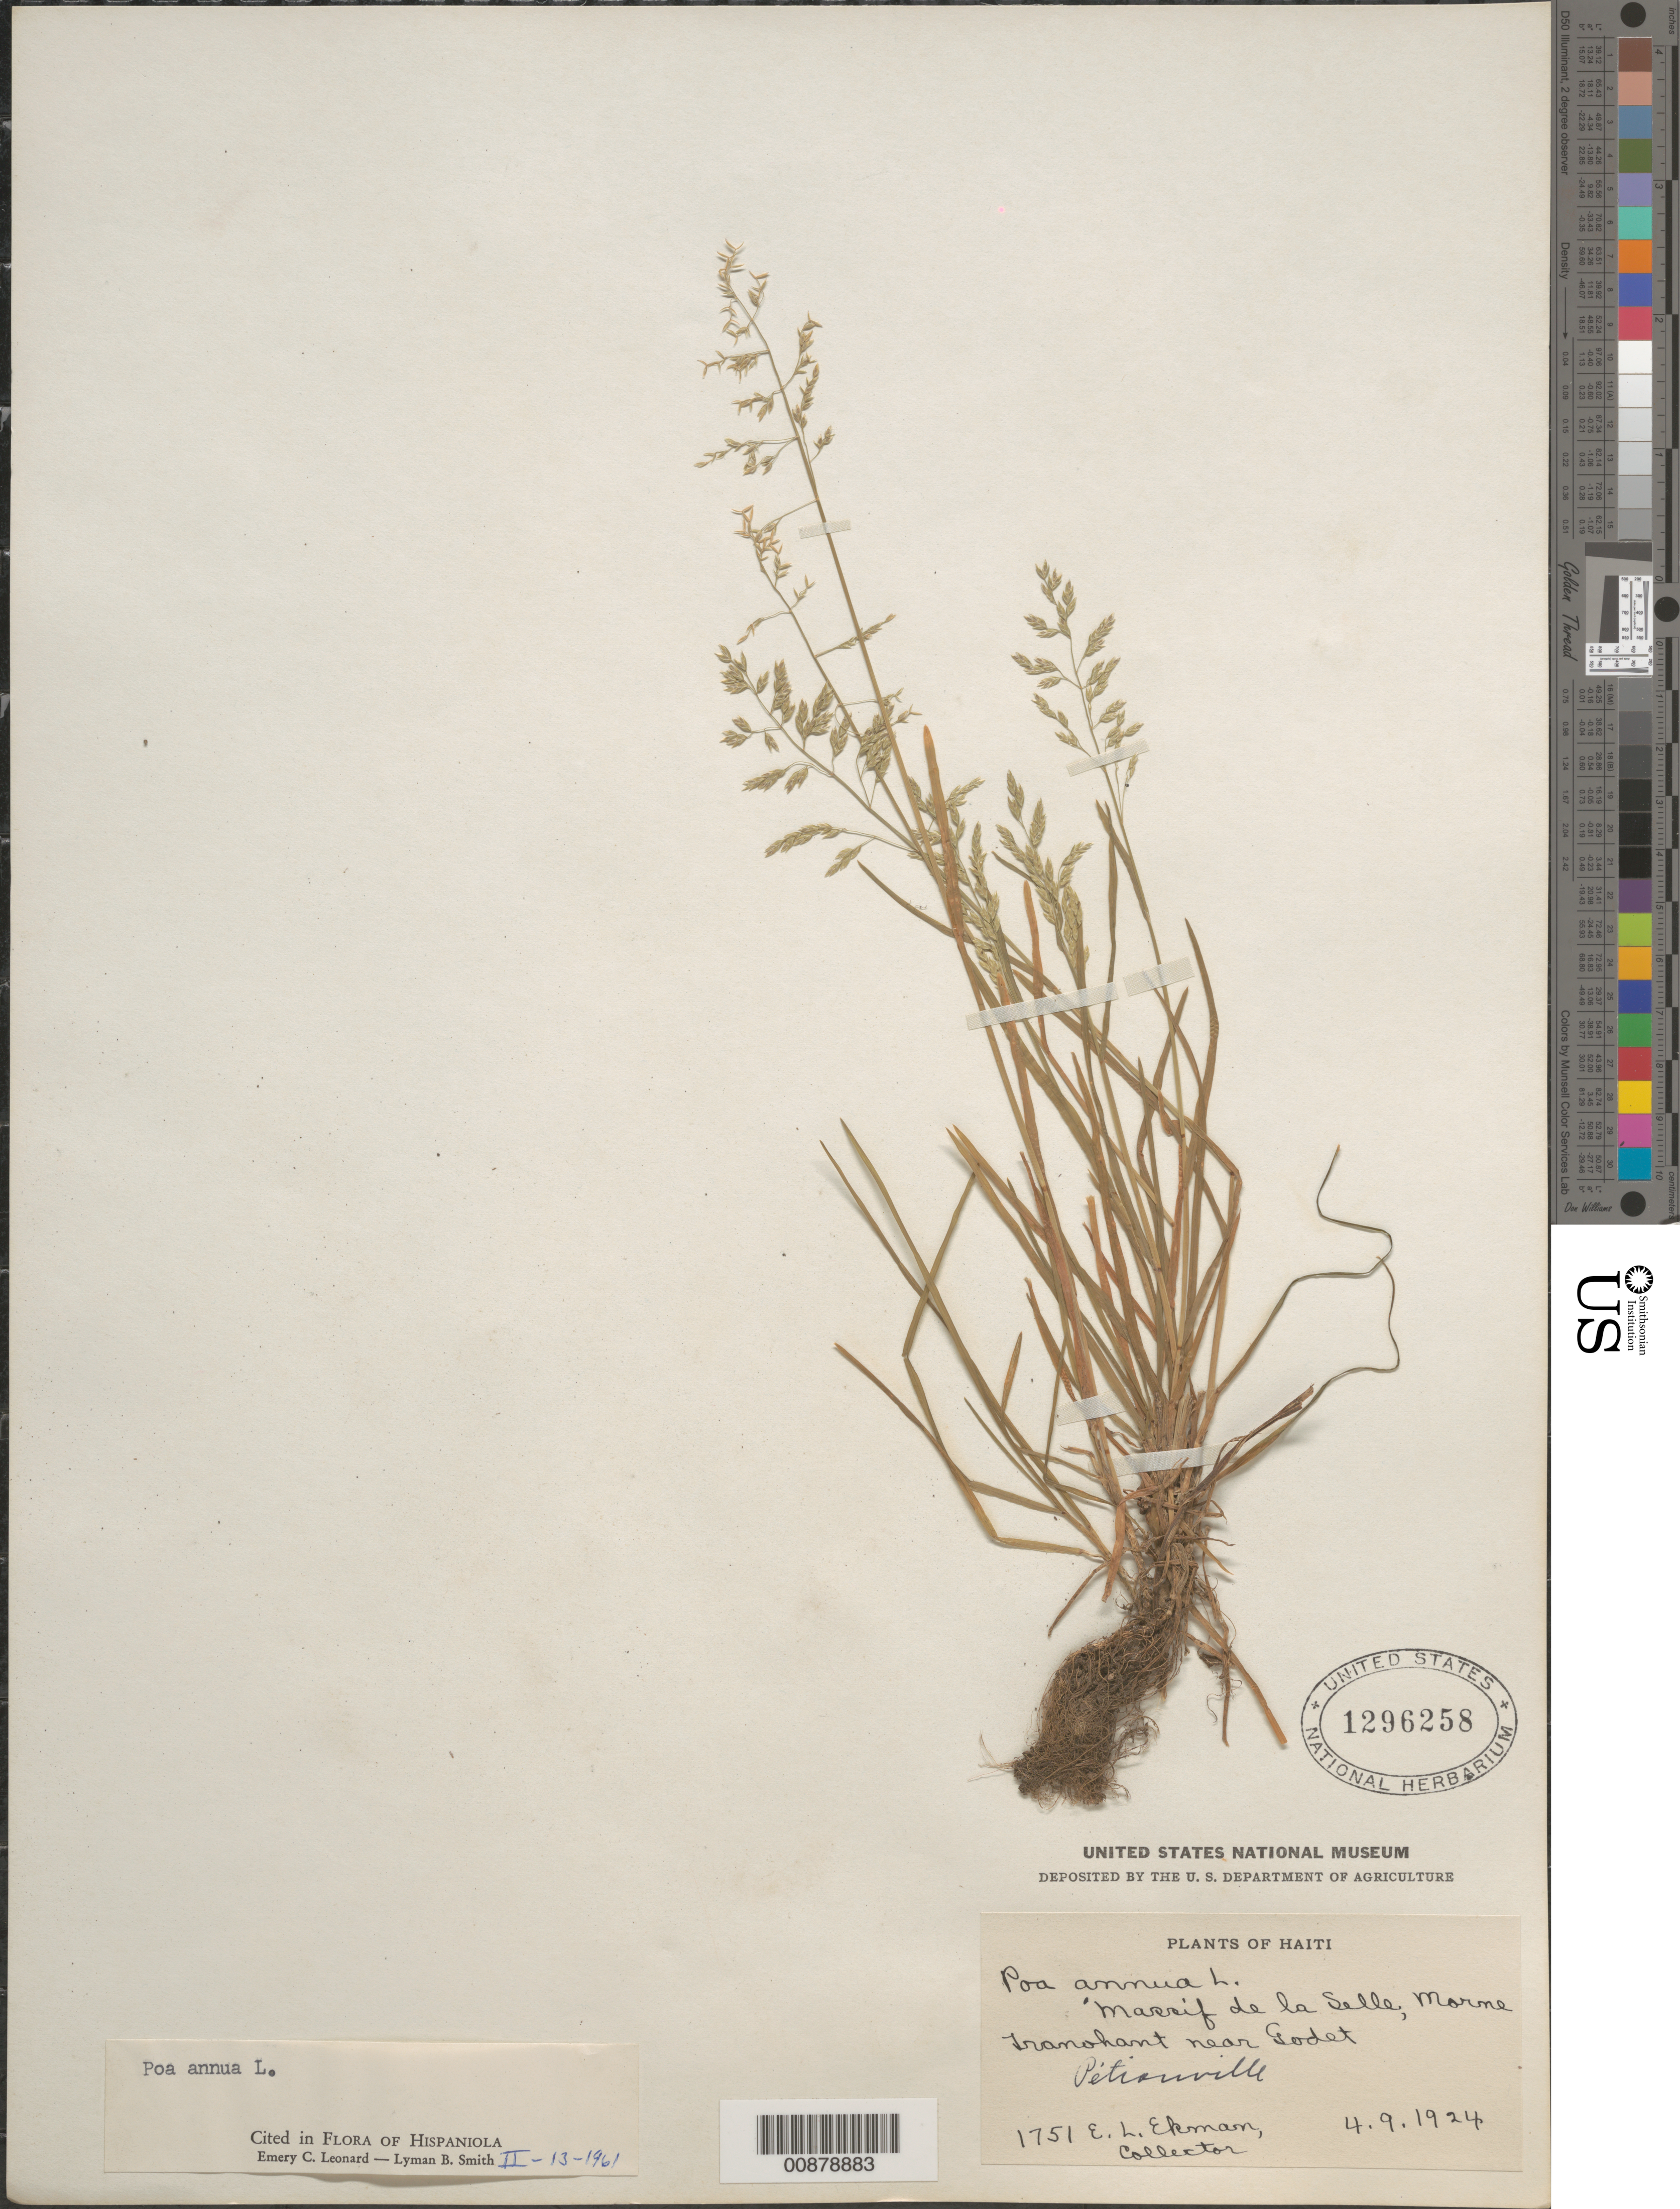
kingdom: Plantae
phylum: Tracheophyta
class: Liliopsida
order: Poales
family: Poaceae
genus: Poa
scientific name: Poa annua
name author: L.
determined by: Leonard, E. C.; Smith, L. B.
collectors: E. L. Ekman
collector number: H 1751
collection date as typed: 04 Sep 1924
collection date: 1924-09-04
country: Haiti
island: Hispaniola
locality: Massif de la Selle, Petionville, near Godet.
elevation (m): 1400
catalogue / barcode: US 1296258